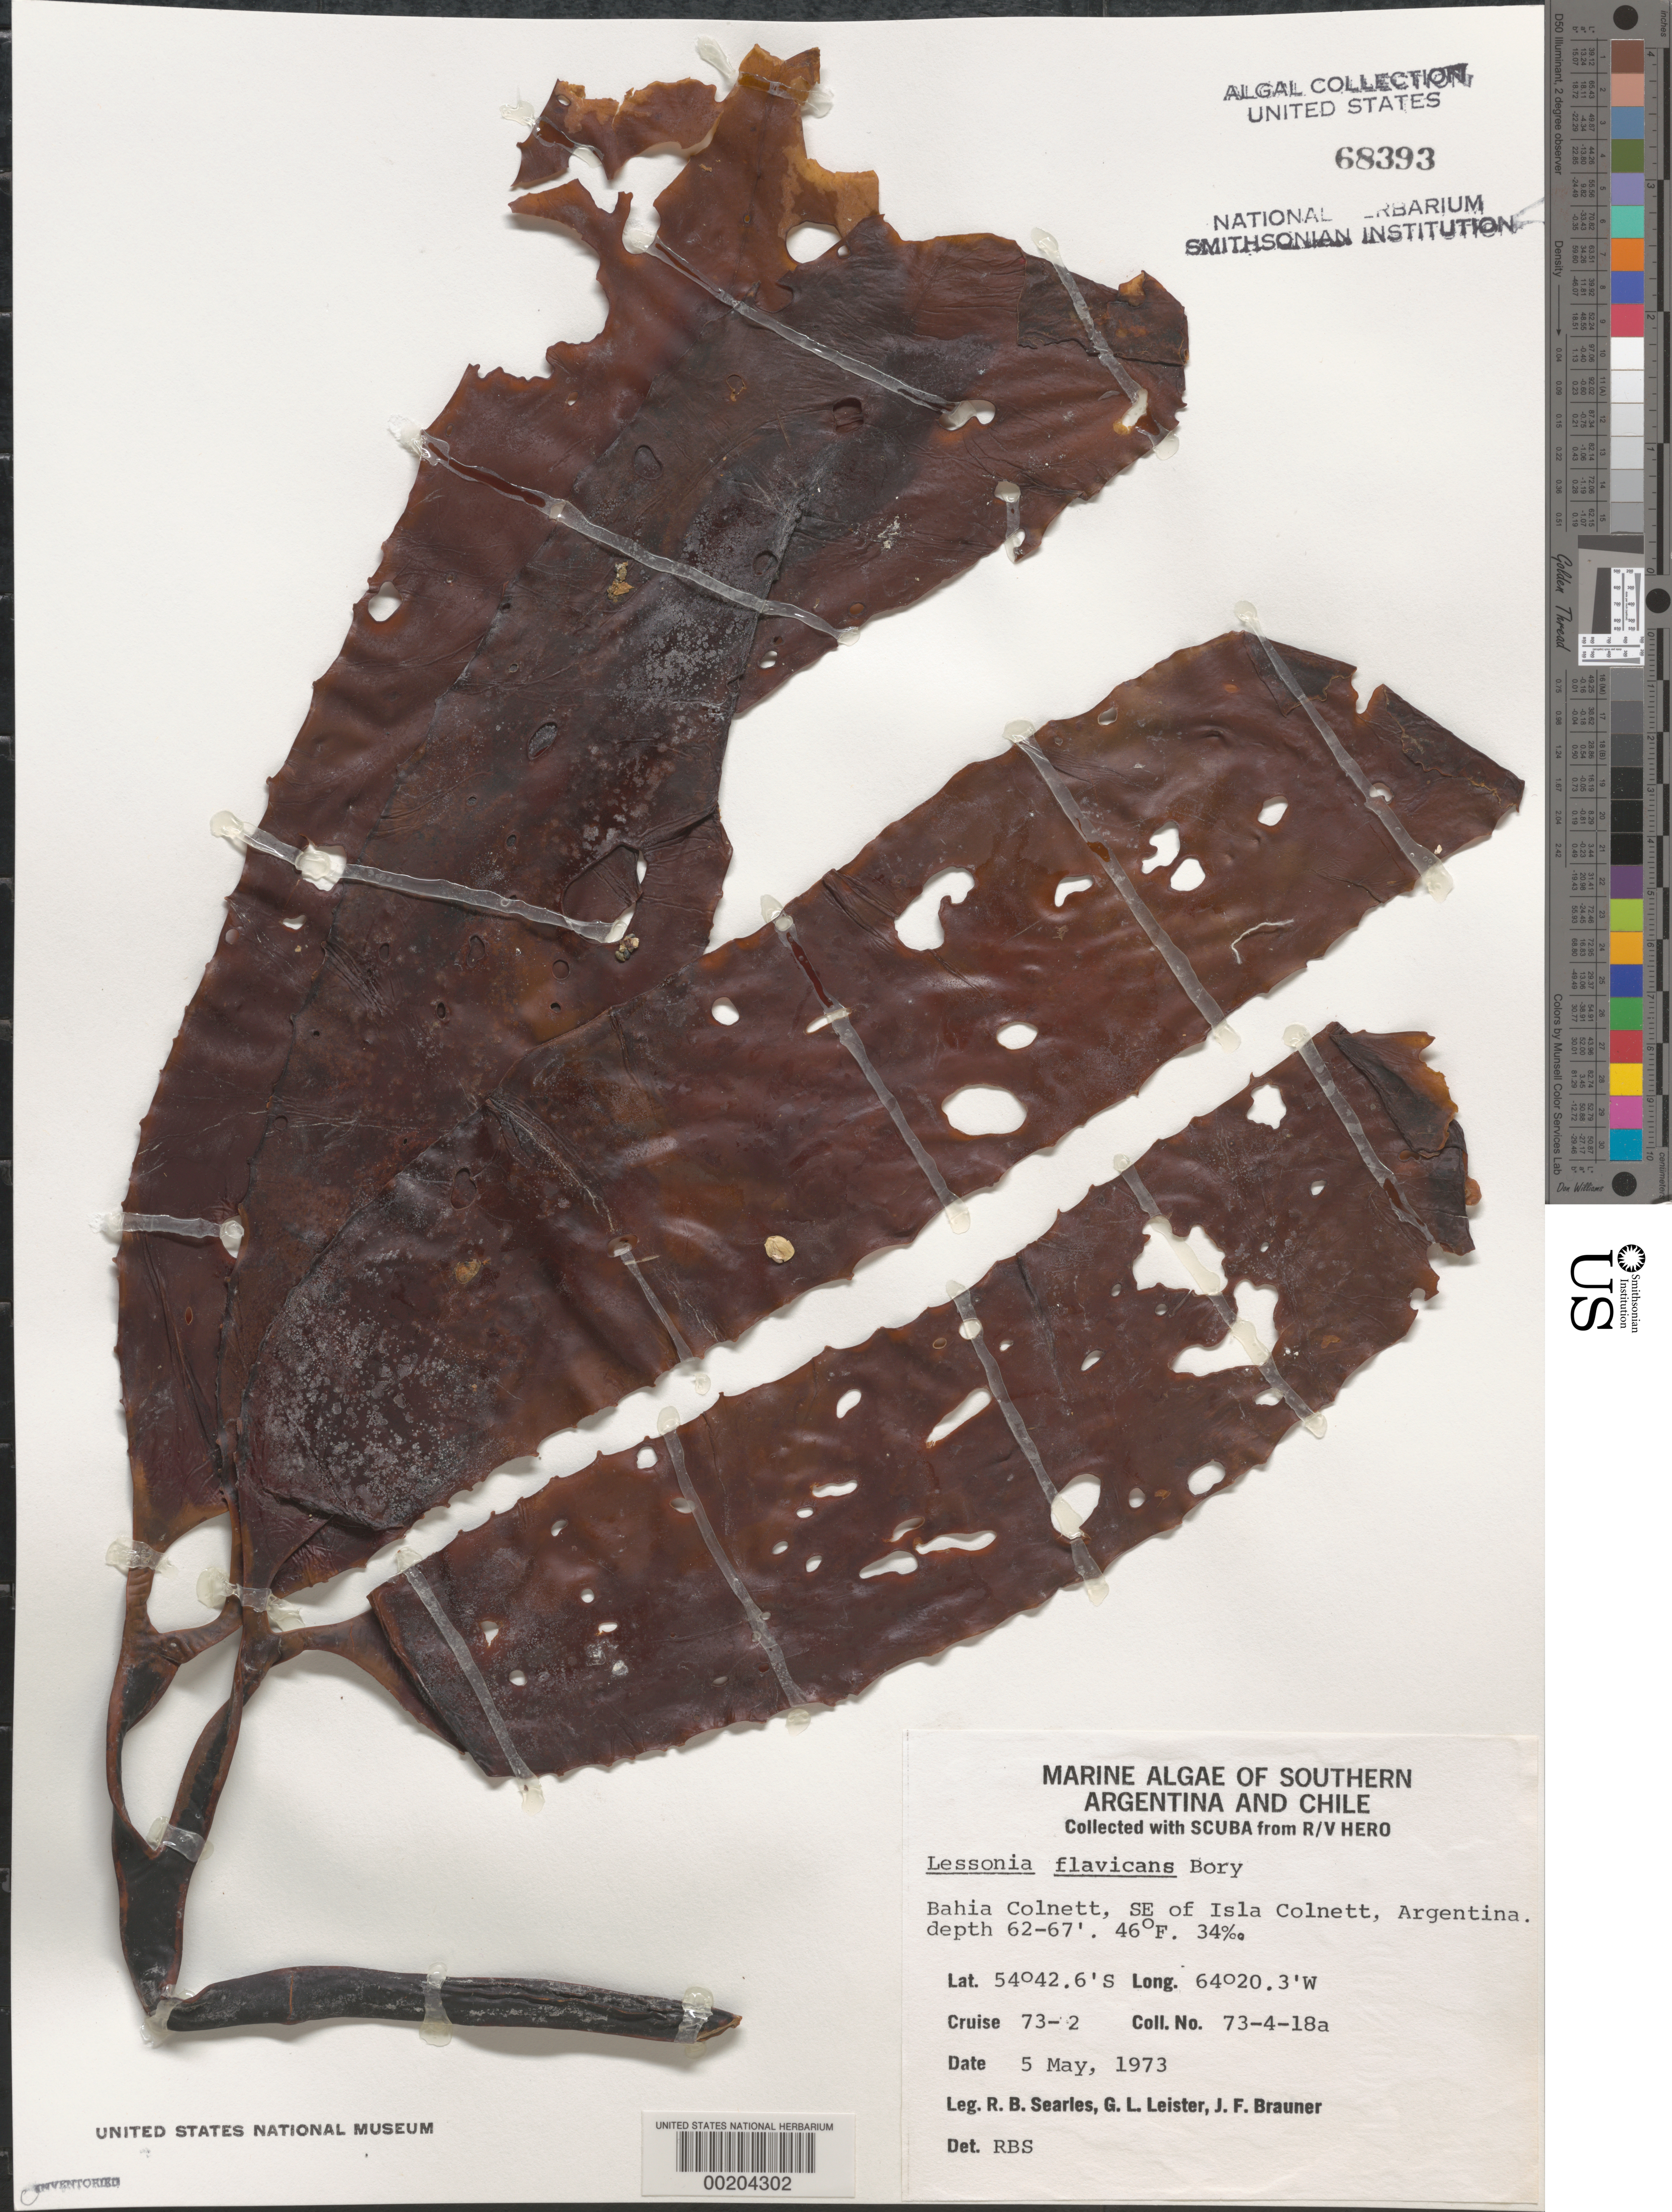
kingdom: Chromista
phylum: Ochrophyta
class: Phaeophyceae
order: Laminariales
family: Lessoniaceae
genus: Lessonia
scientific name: Lessonia flavicans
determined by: Searles, R. B.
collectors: R. Searles, G. Leister & J. F. Brauner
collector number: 73-4-18a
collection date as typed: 05 May 1973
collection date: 1973-05-05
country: Argentina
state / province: Tierra del Fuego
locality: Bahia Colnett, southeast of Isla Colnett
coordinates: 54 42.6'S, 64 20.3'W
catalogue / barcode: US 68393